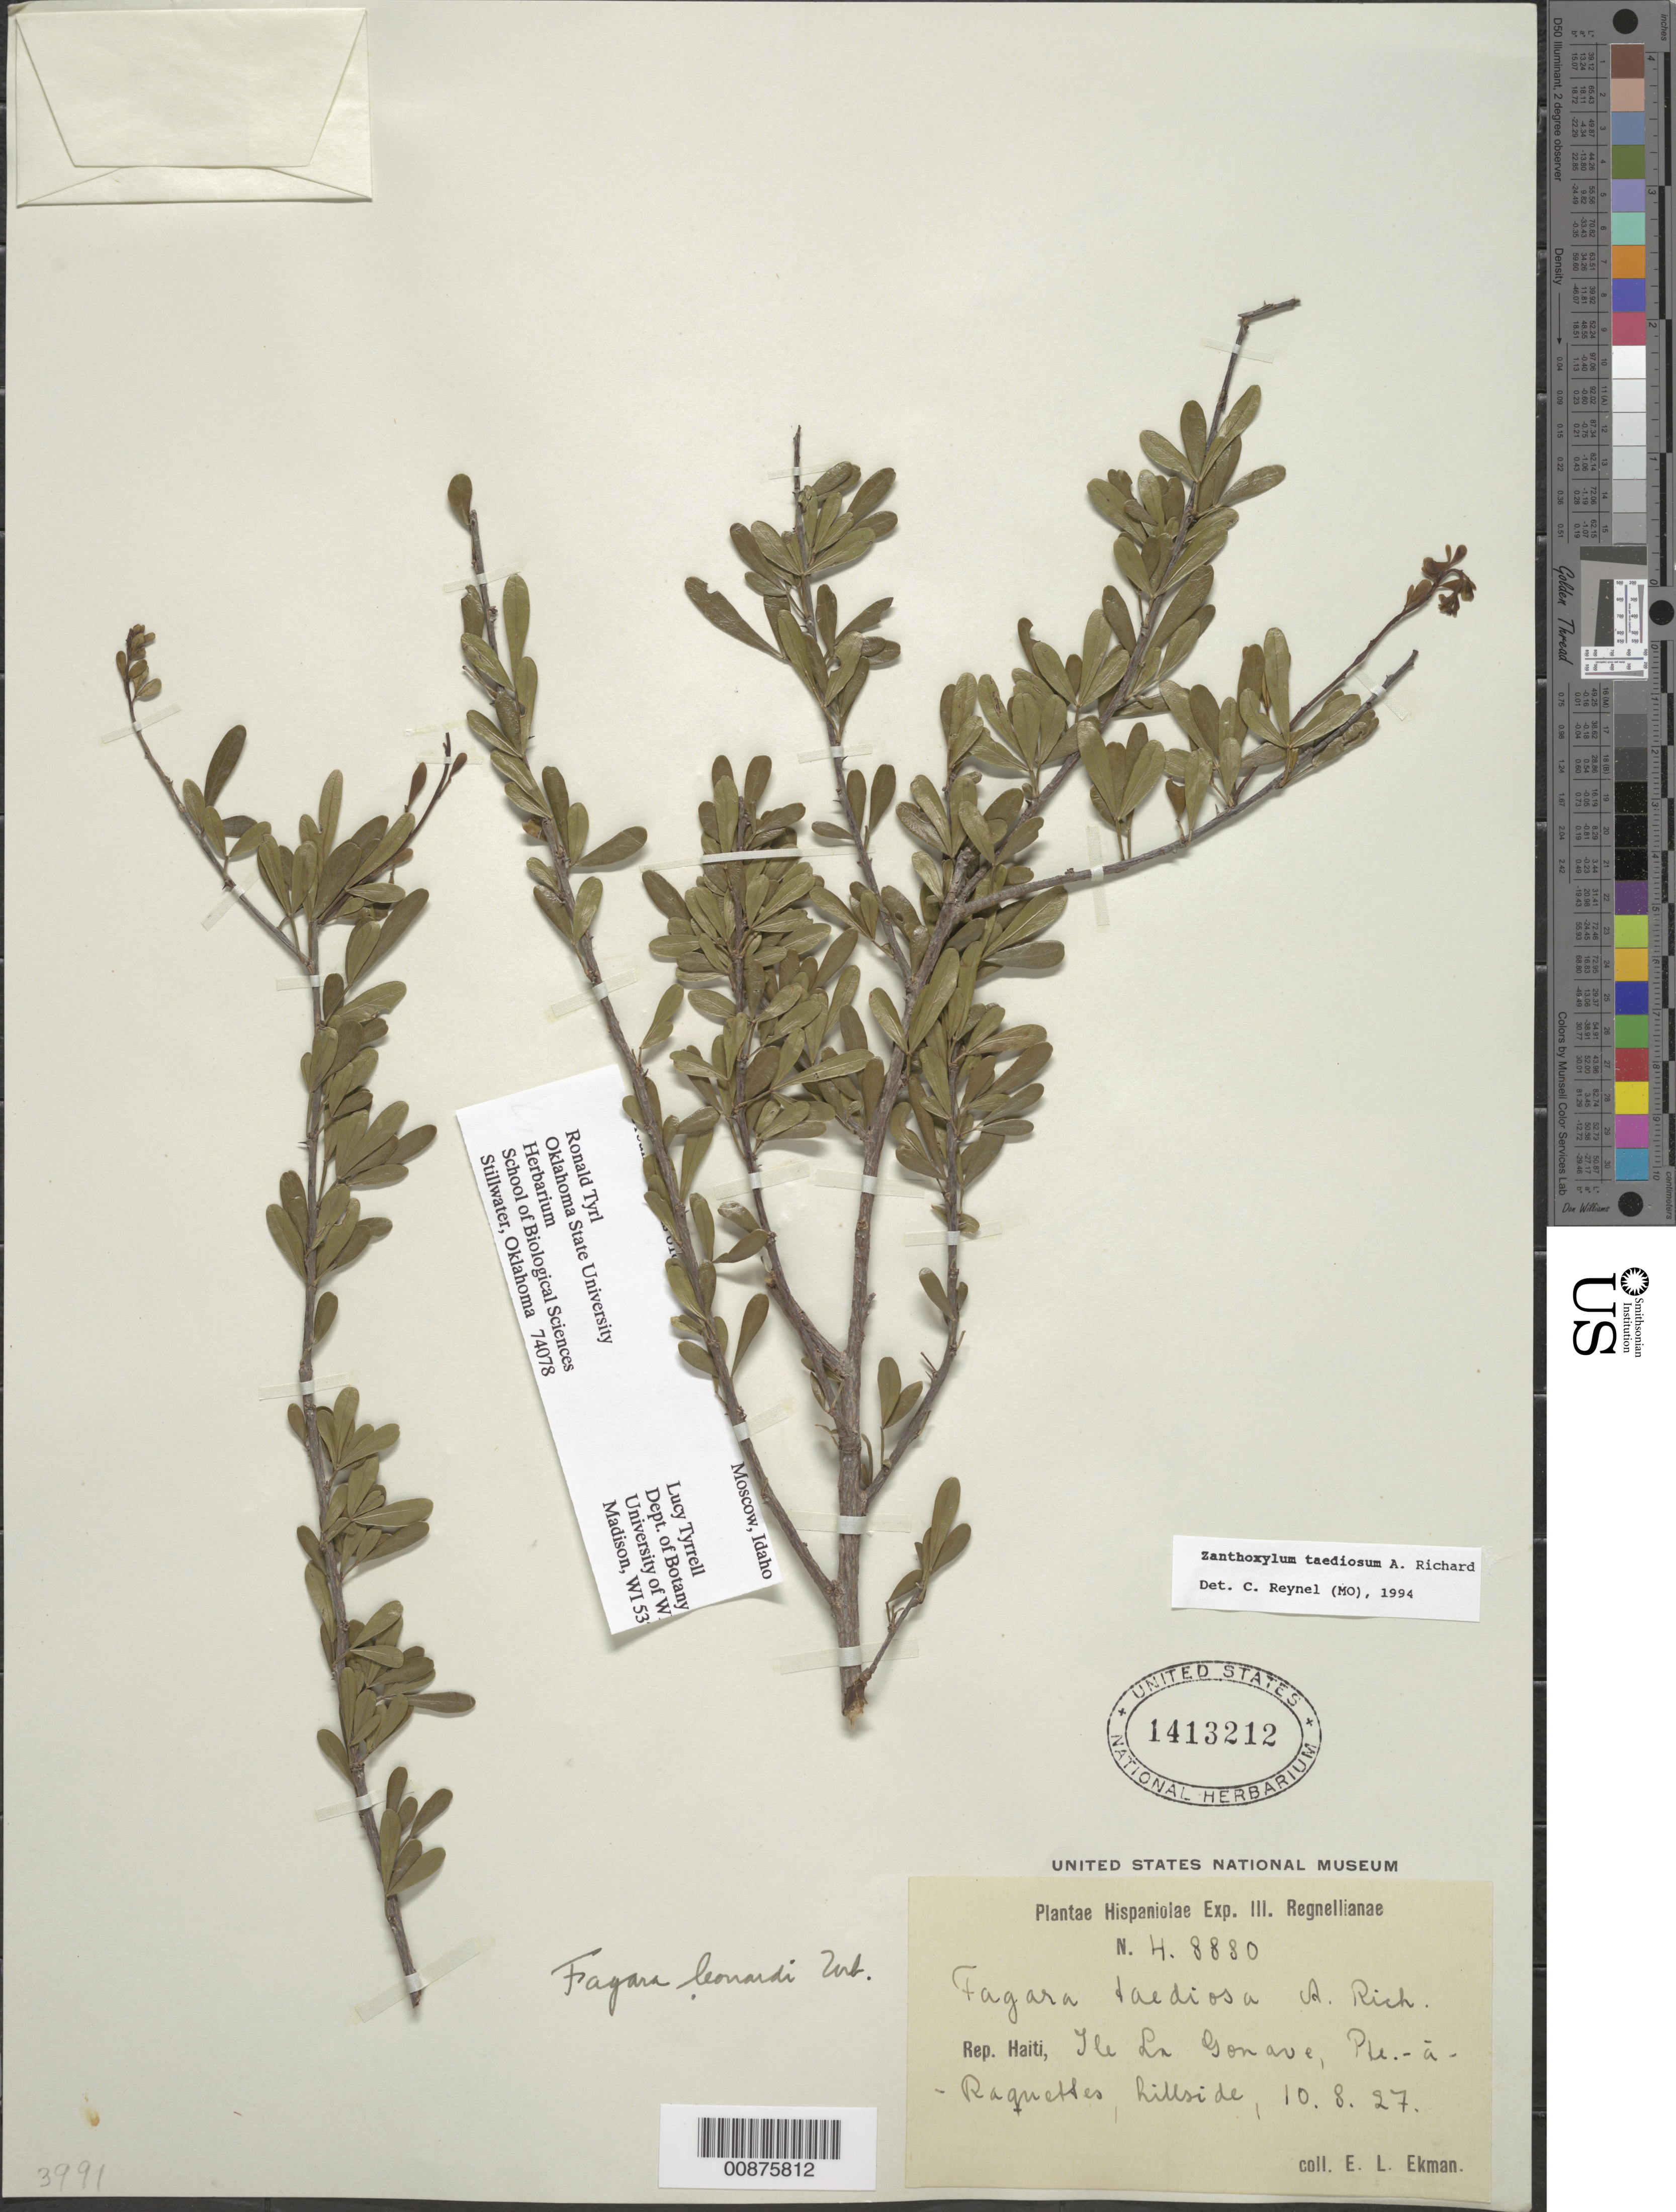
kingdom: Plantae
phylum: Tracheophyta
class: Magnoliopsida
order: Sapindales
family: Rutaceae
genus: Zanthoxylum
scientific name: Zanthoxylum taediosum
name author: A. Rich.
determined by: Reynel, Carlos A., (MO), Missouri Botanical Garden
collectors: E. L. Ekman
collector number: H 8880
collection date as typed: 10 Aug 1927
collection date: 1927-08-10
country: Haiti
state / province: Ouest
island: Île de la Gonâve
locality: Pte. À Raquettes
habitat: Hillside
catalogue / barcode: US 1413212